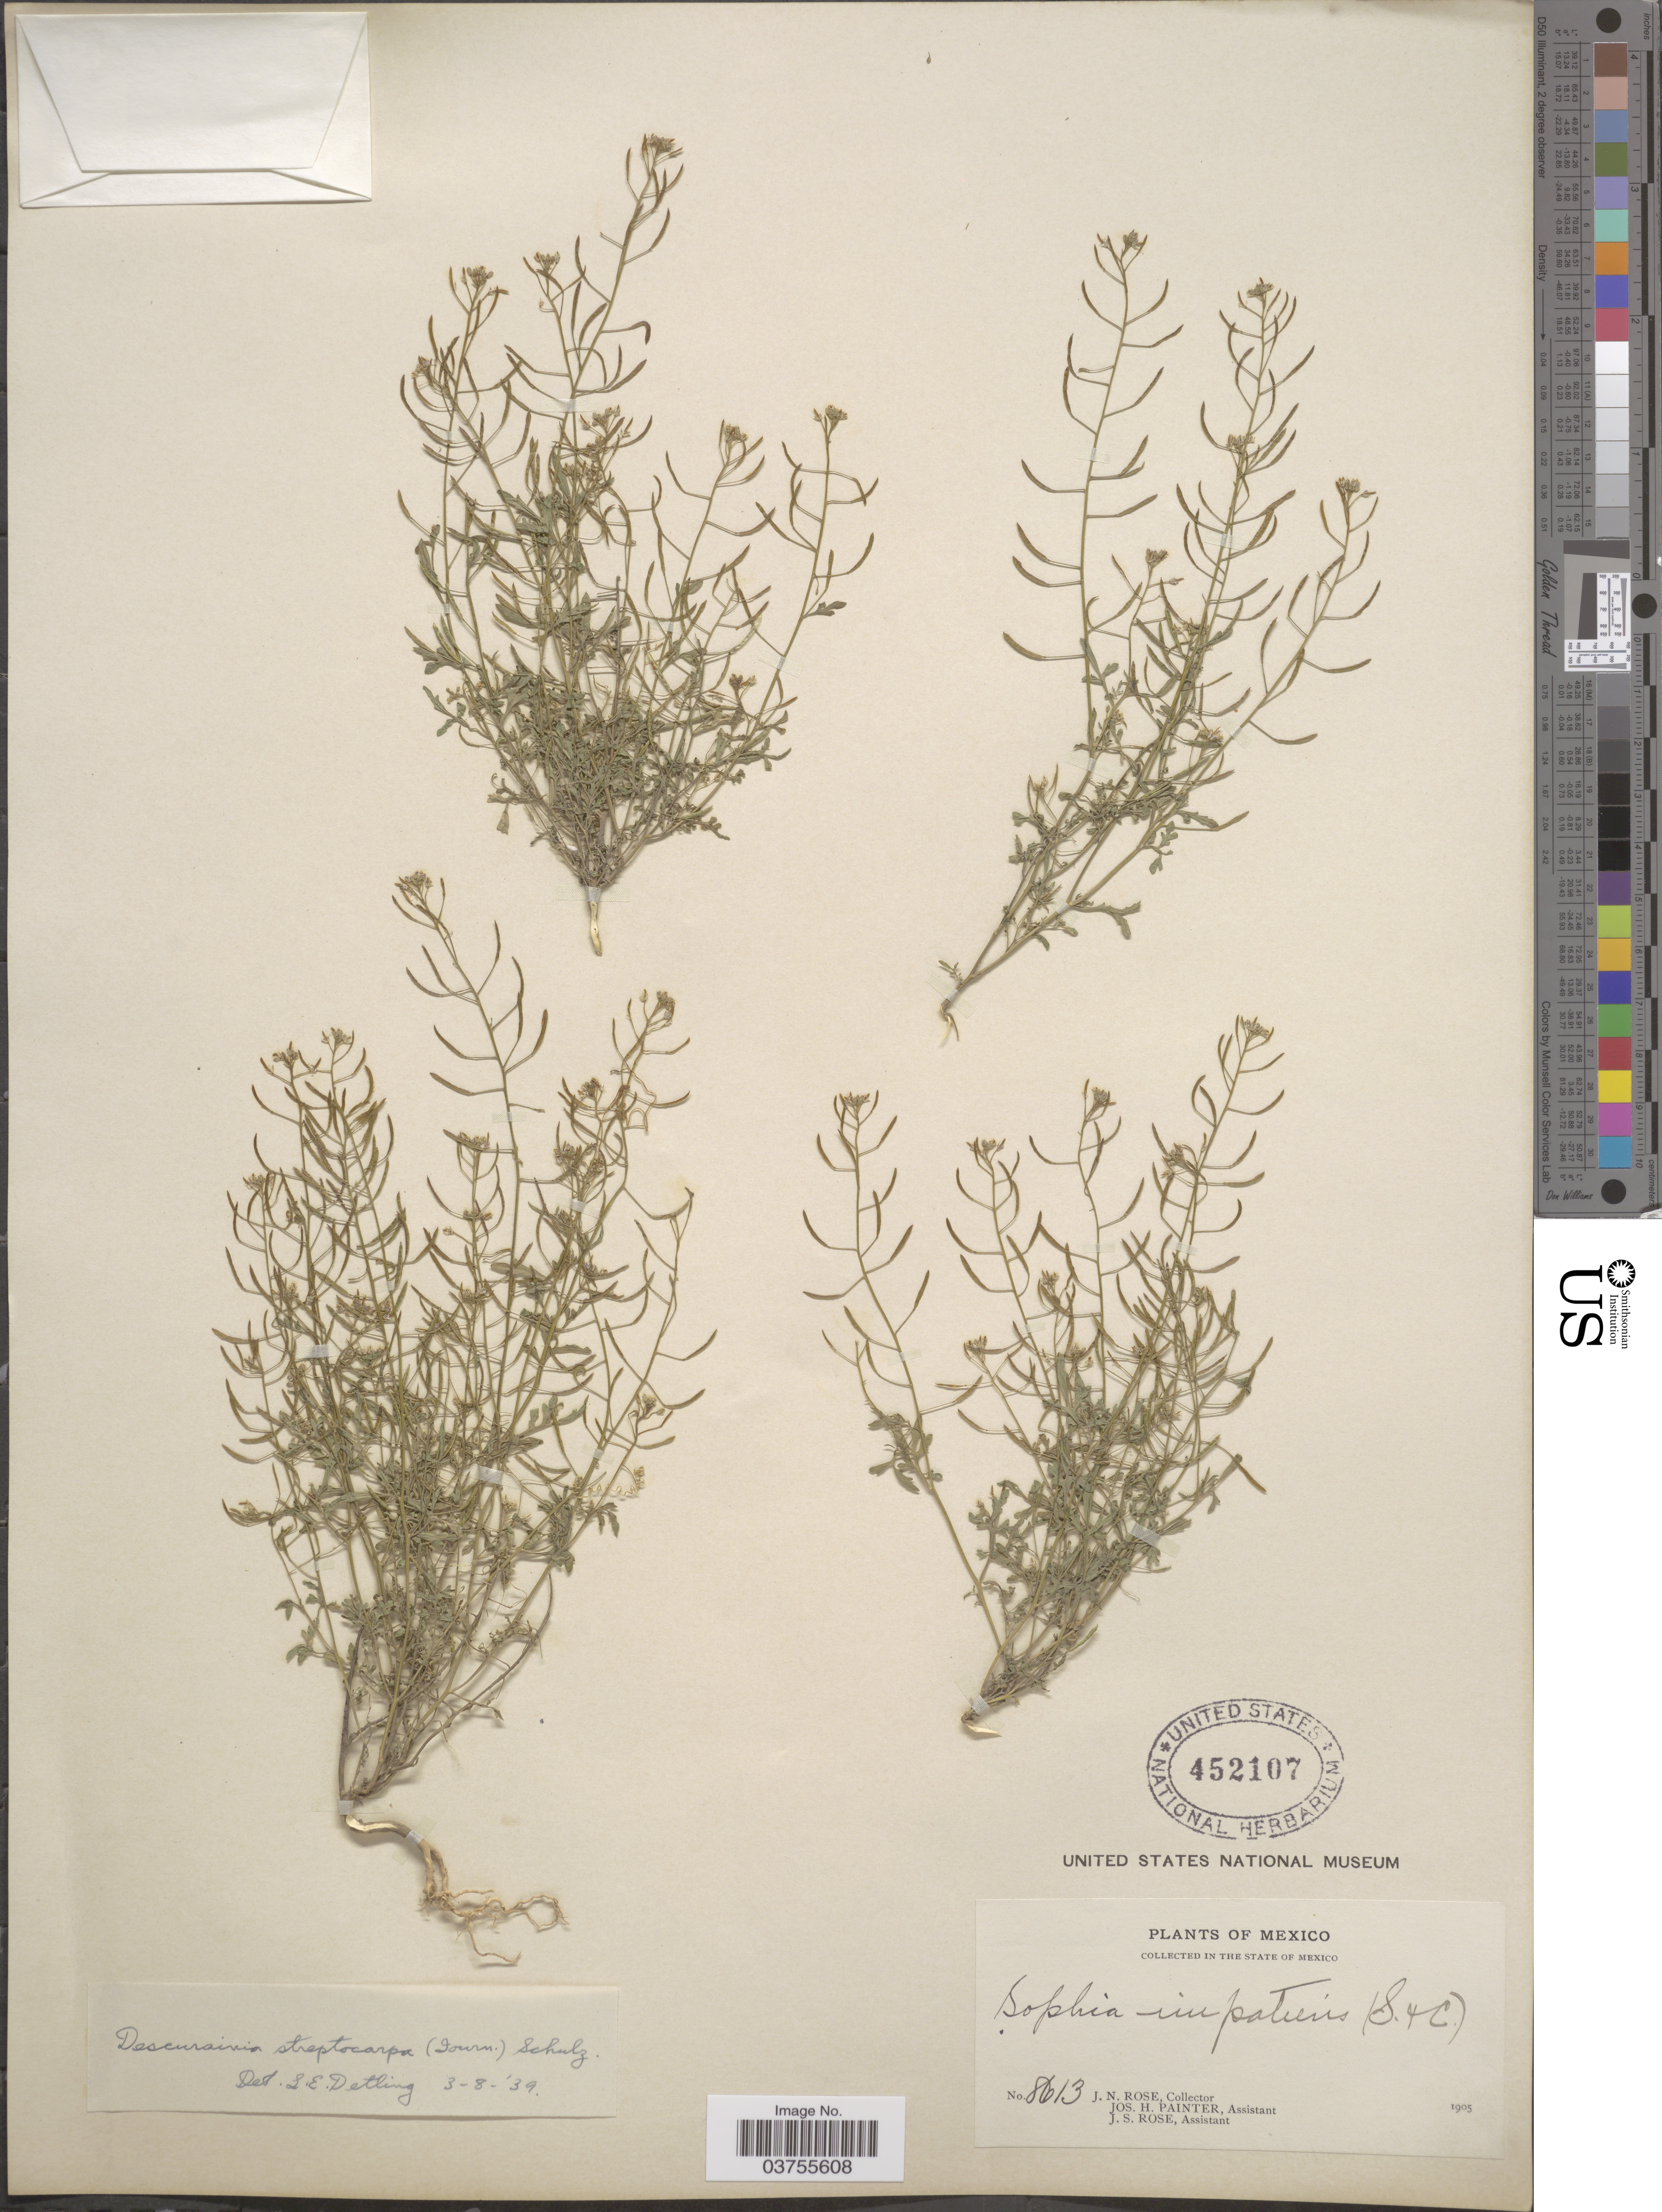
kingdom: Plantae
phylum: Tracheophyta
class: Magnoliopsida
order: Brassicales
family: Brassicaceae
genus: Descurainia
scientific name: Descurainia streptocarpa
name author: (E. Fourn. & C.A. Mey.) O.E. Schulz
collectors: J. N. Rose, J. H. Painter & J. S. Rose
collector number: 8613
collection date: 1905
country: Mexico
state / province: México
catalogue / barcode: US 452107